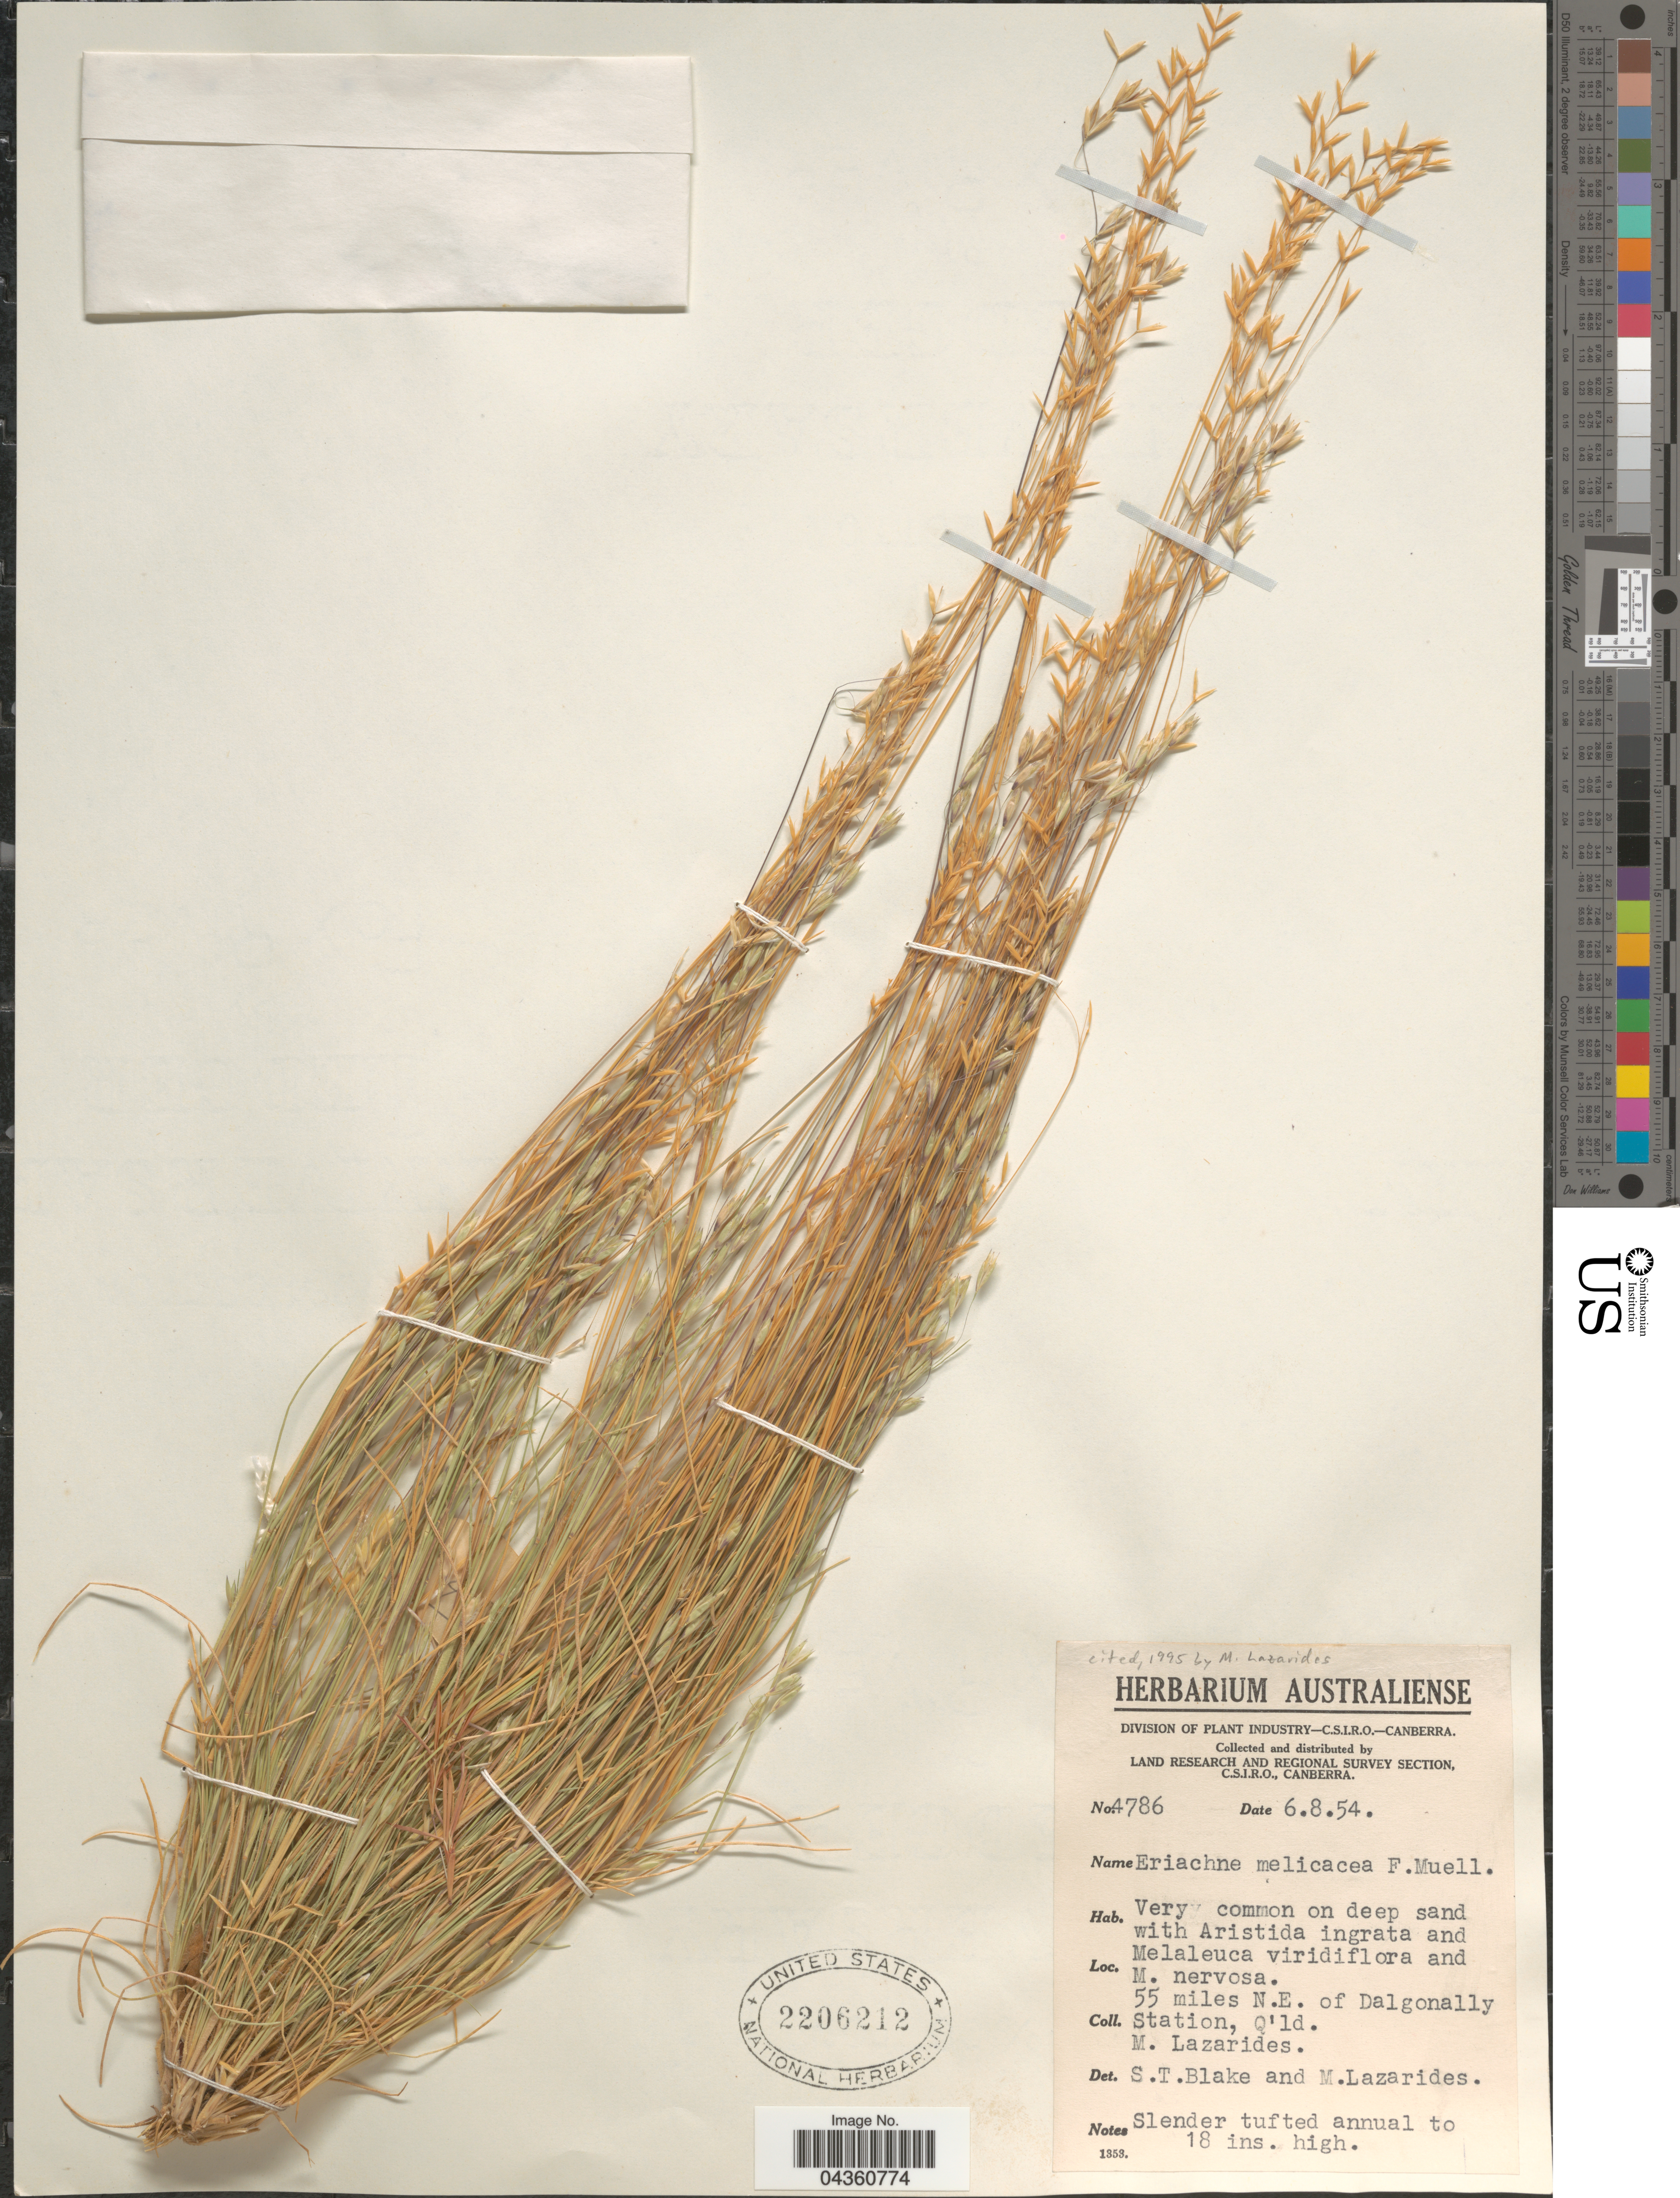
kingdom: Plantae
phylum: Tracheophyta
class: Liliopsida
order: Poales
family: Poaceae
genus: Eriachne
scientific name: Eriachne melicacea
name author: F. Muell.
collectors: M. Lazarides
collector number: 4786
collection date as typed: Transcribed d/m/y: 6/8/54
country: Australia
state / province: Queensland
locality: Land Research and Regional Survey Section. 55 miles N.E. of Dalgonally Station.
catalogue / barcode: US 2206212